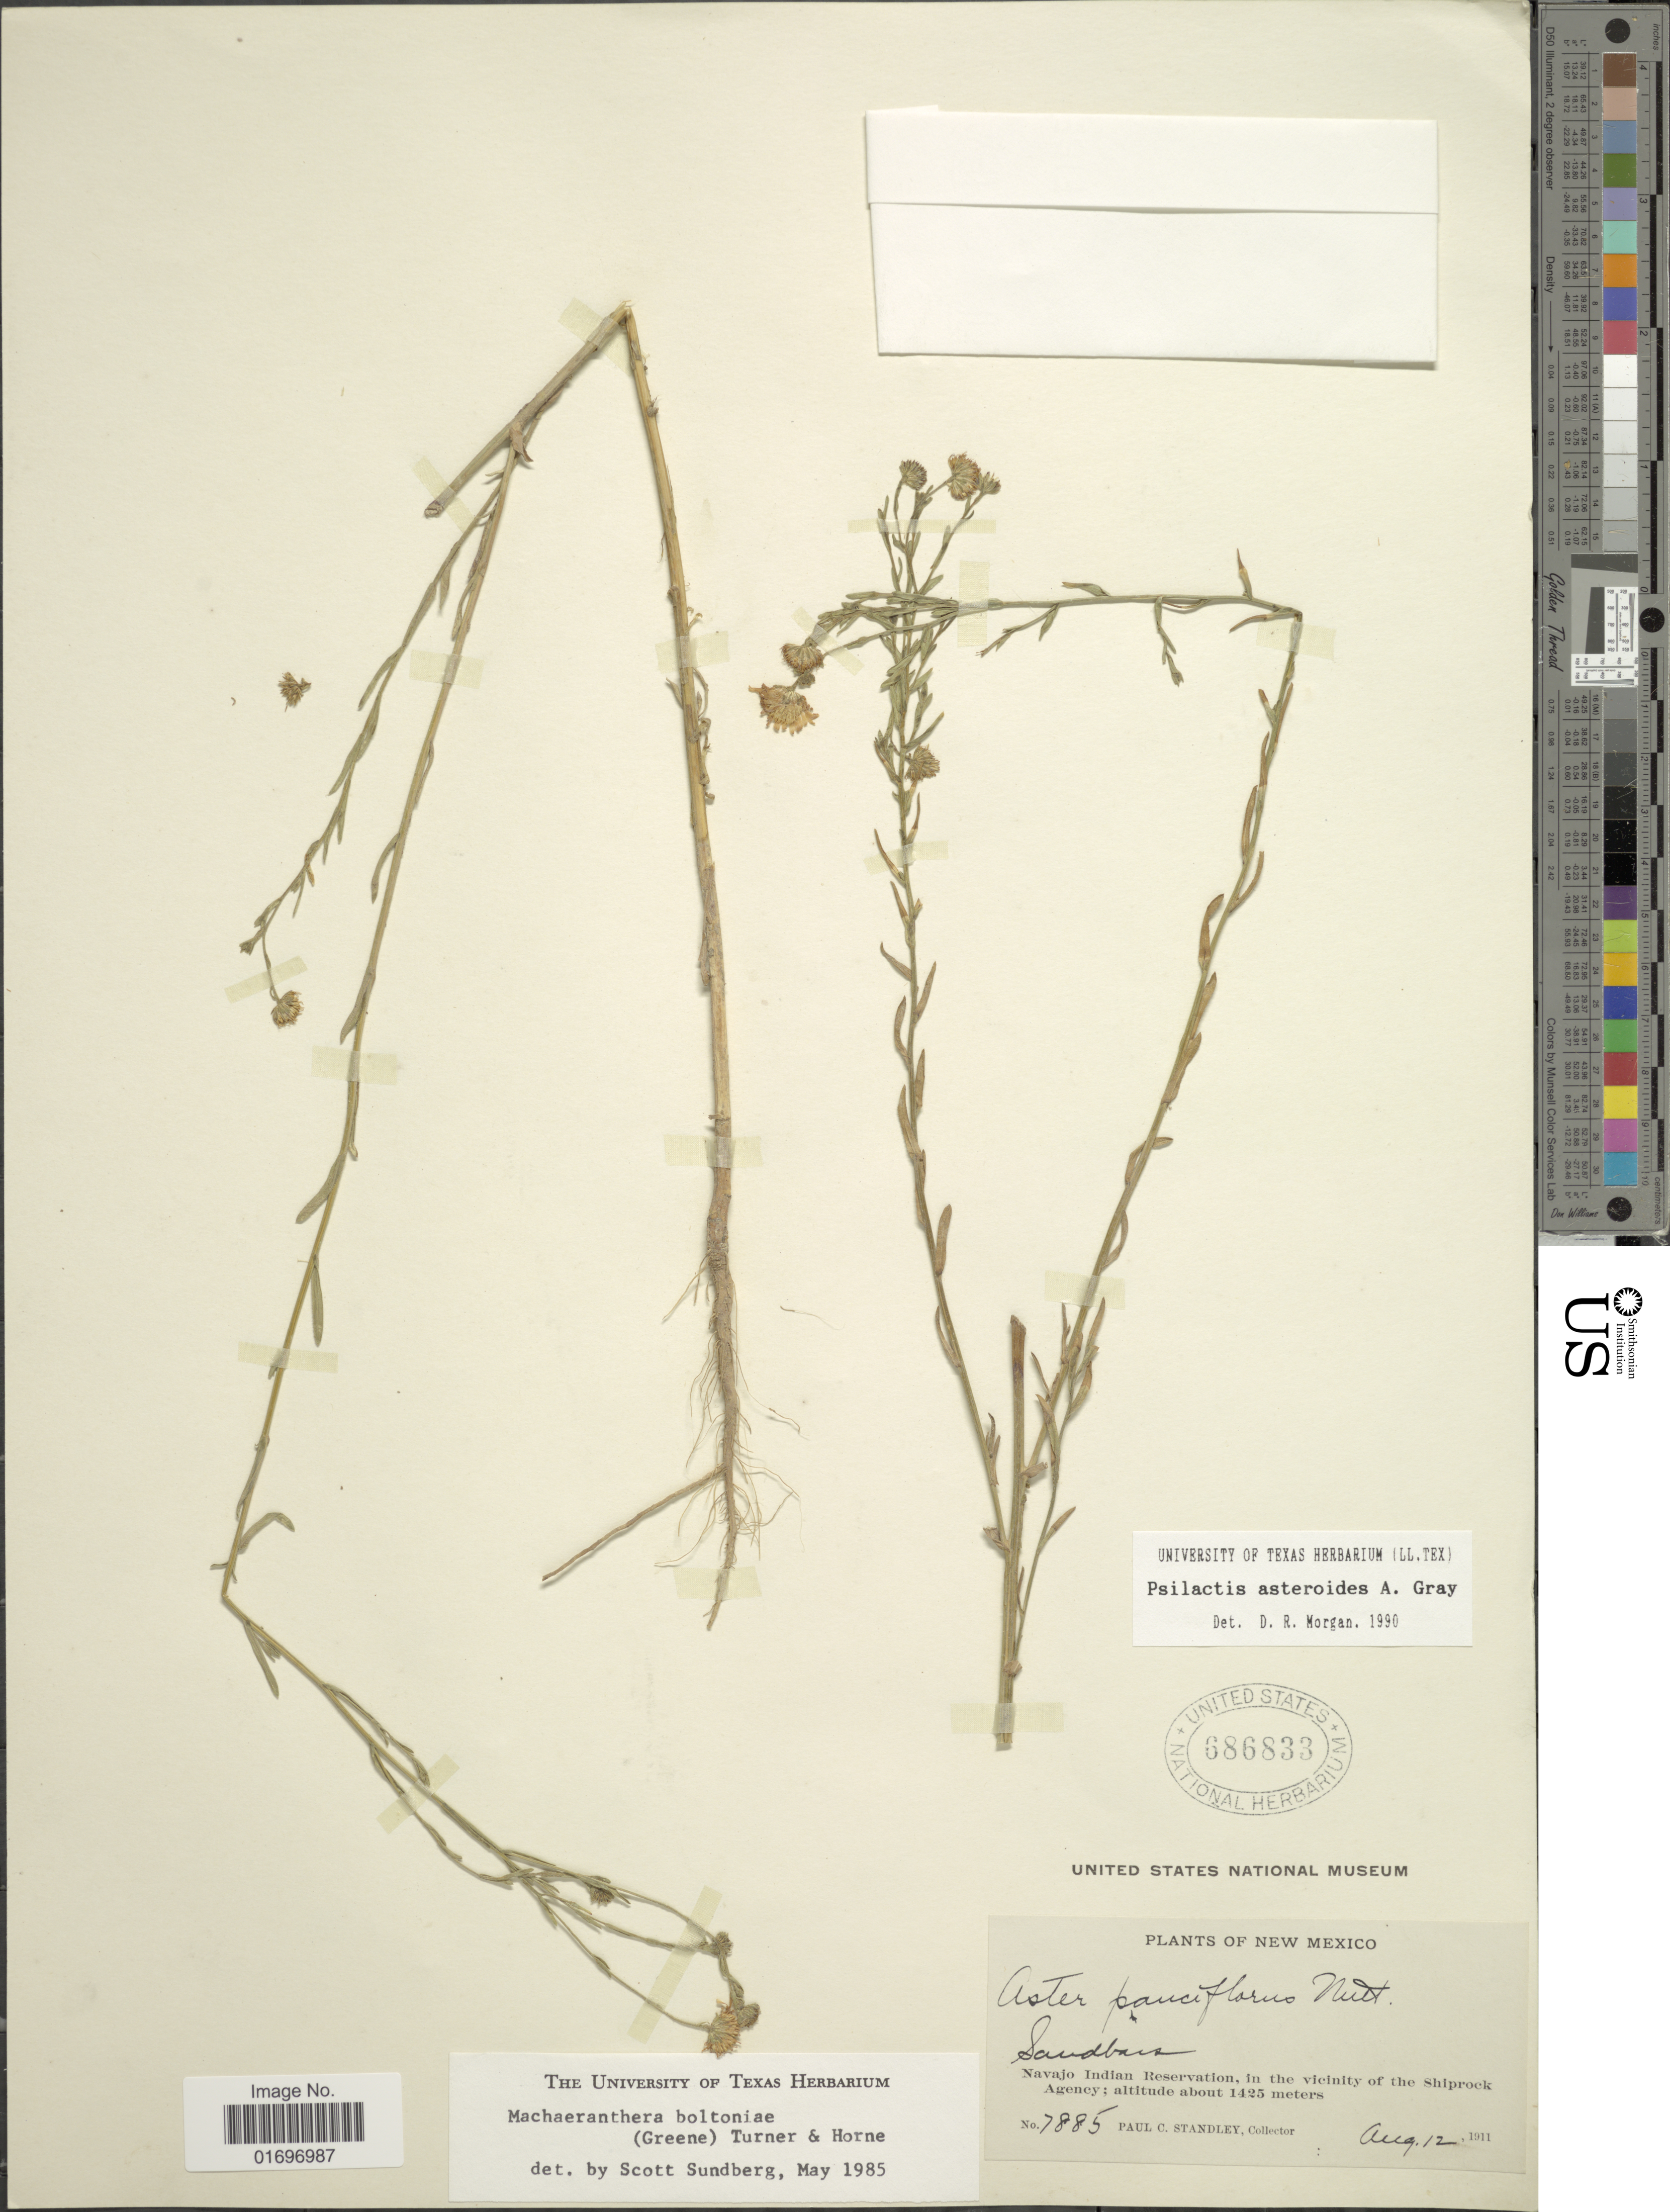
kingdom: Plantae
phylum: Tracheophyta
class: Magnoliopsida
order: Asterales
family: Asteraceae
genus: Psilactis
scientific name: Psilactis asteroides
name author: A. Gray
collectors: P. C. Standley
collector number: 7885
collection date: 1911-08-12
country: United States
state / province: New Mexico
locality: New Mexico. Sandbais. Navajo Indian Reservation, in the vicinity of the Shiprock Agency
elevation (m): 1425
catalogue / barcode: US 686833